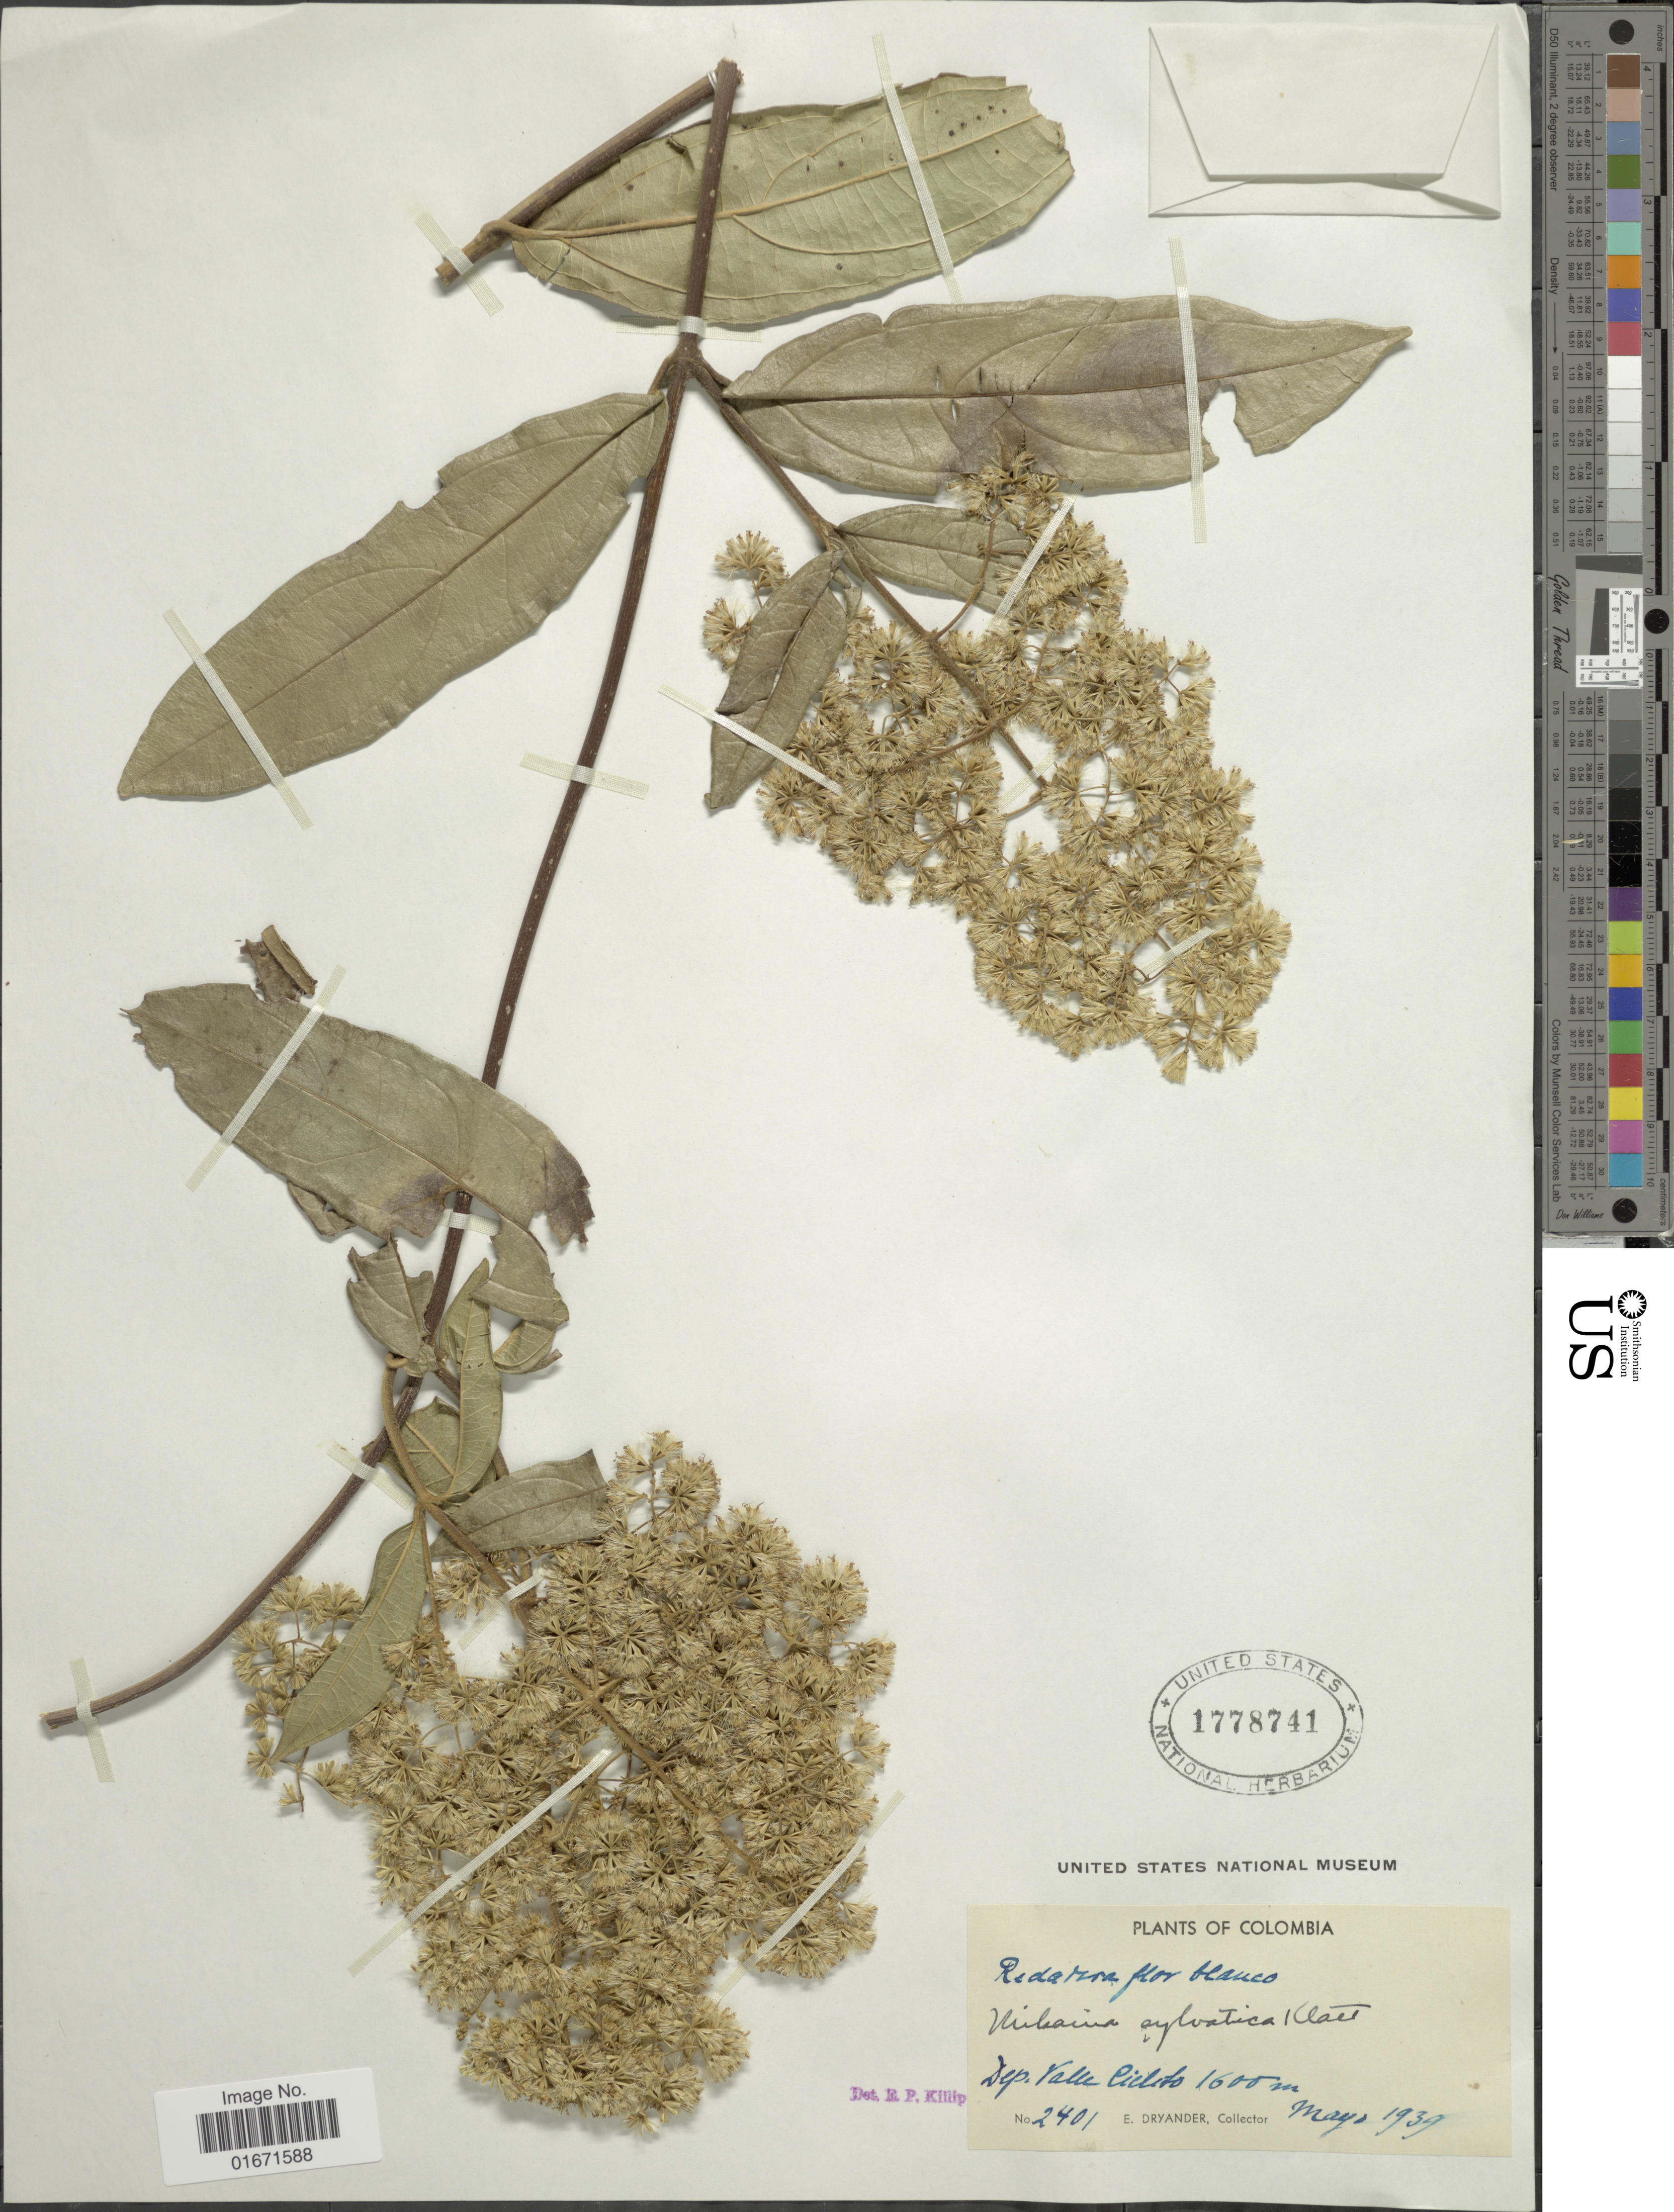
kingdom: Plantae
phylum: Tracheophyta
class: Magnoliopsida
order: Asterales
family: Asteraceae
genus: Mikania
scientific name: Mikania sylvatica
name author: Klatt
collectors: E. Dryander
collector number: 2401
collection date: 1939-05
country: Colombia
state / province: Valle del Cauca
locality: Dep. Valle Cielito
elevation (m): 1600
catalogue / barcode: US 1778741